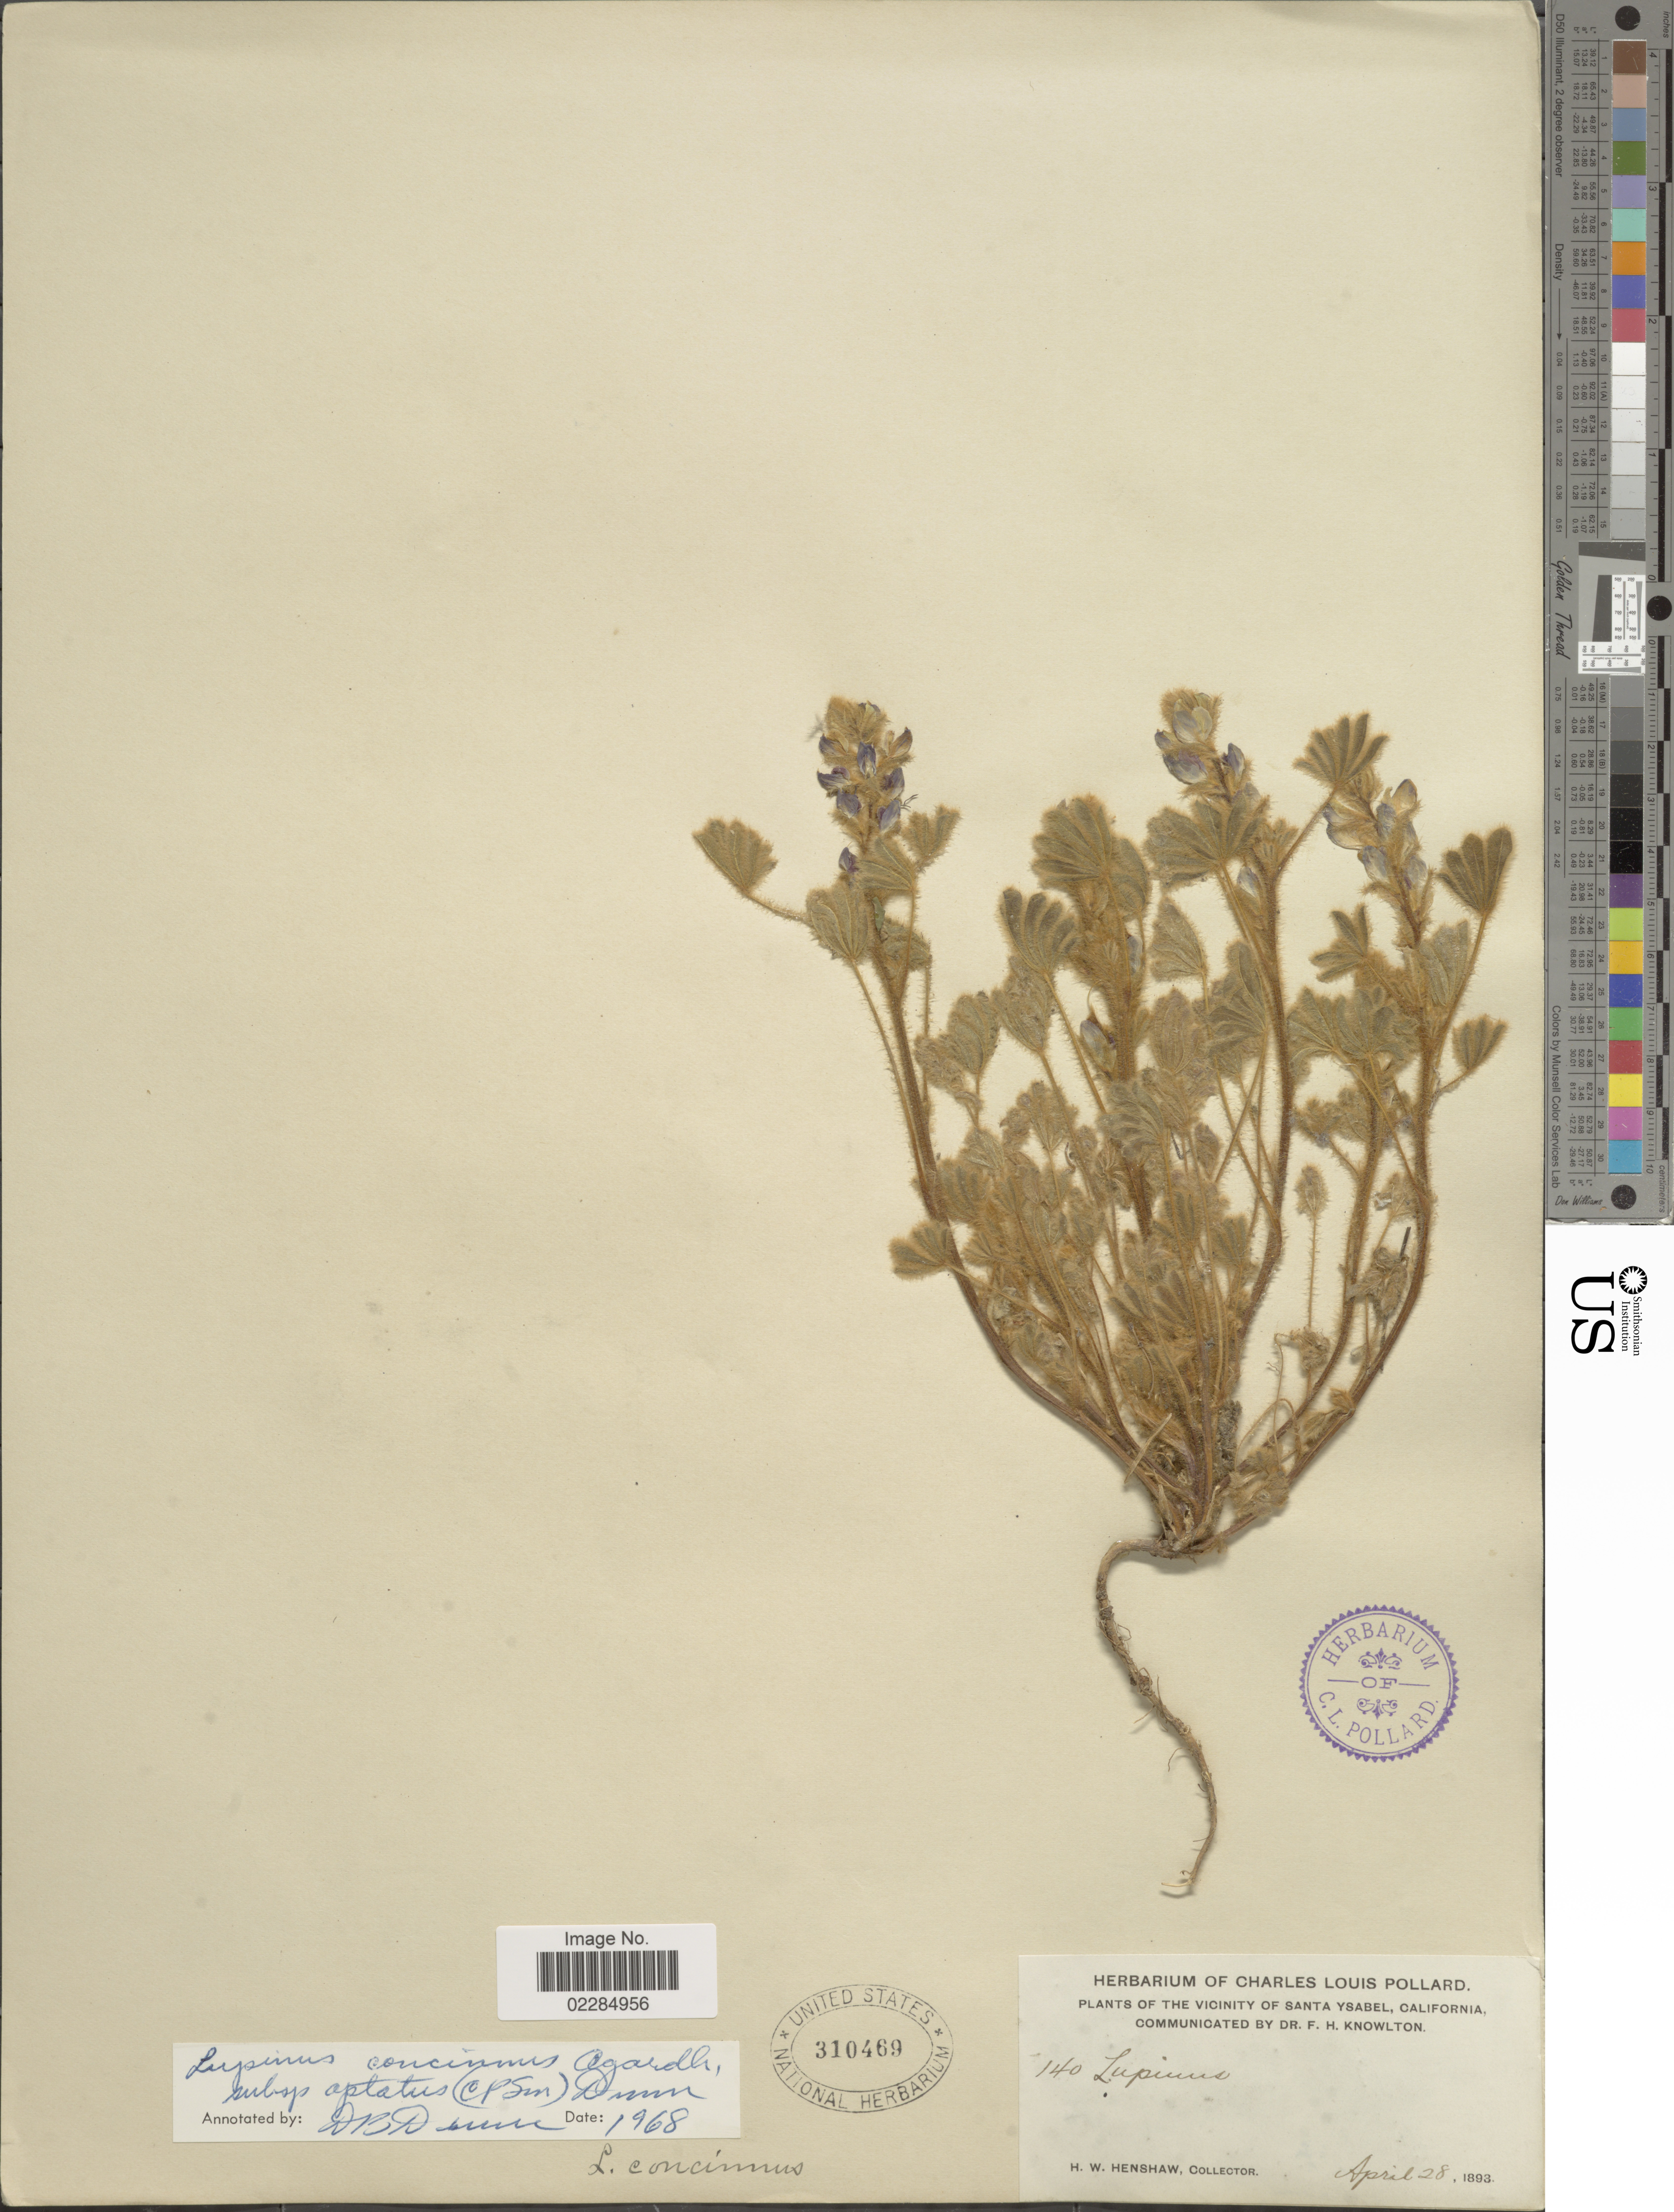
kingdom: Plantae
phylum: Tracheophyta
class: Magnoliopsida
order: Fabales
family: Fabaceae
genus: Lupinus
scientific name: Lupinus concinnus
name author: J. Agardh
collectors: H. Henshaw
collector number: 140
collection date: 1893-04-28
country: United States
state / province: California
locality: Vicinity of Santa Ysabel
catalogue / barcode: US 310469